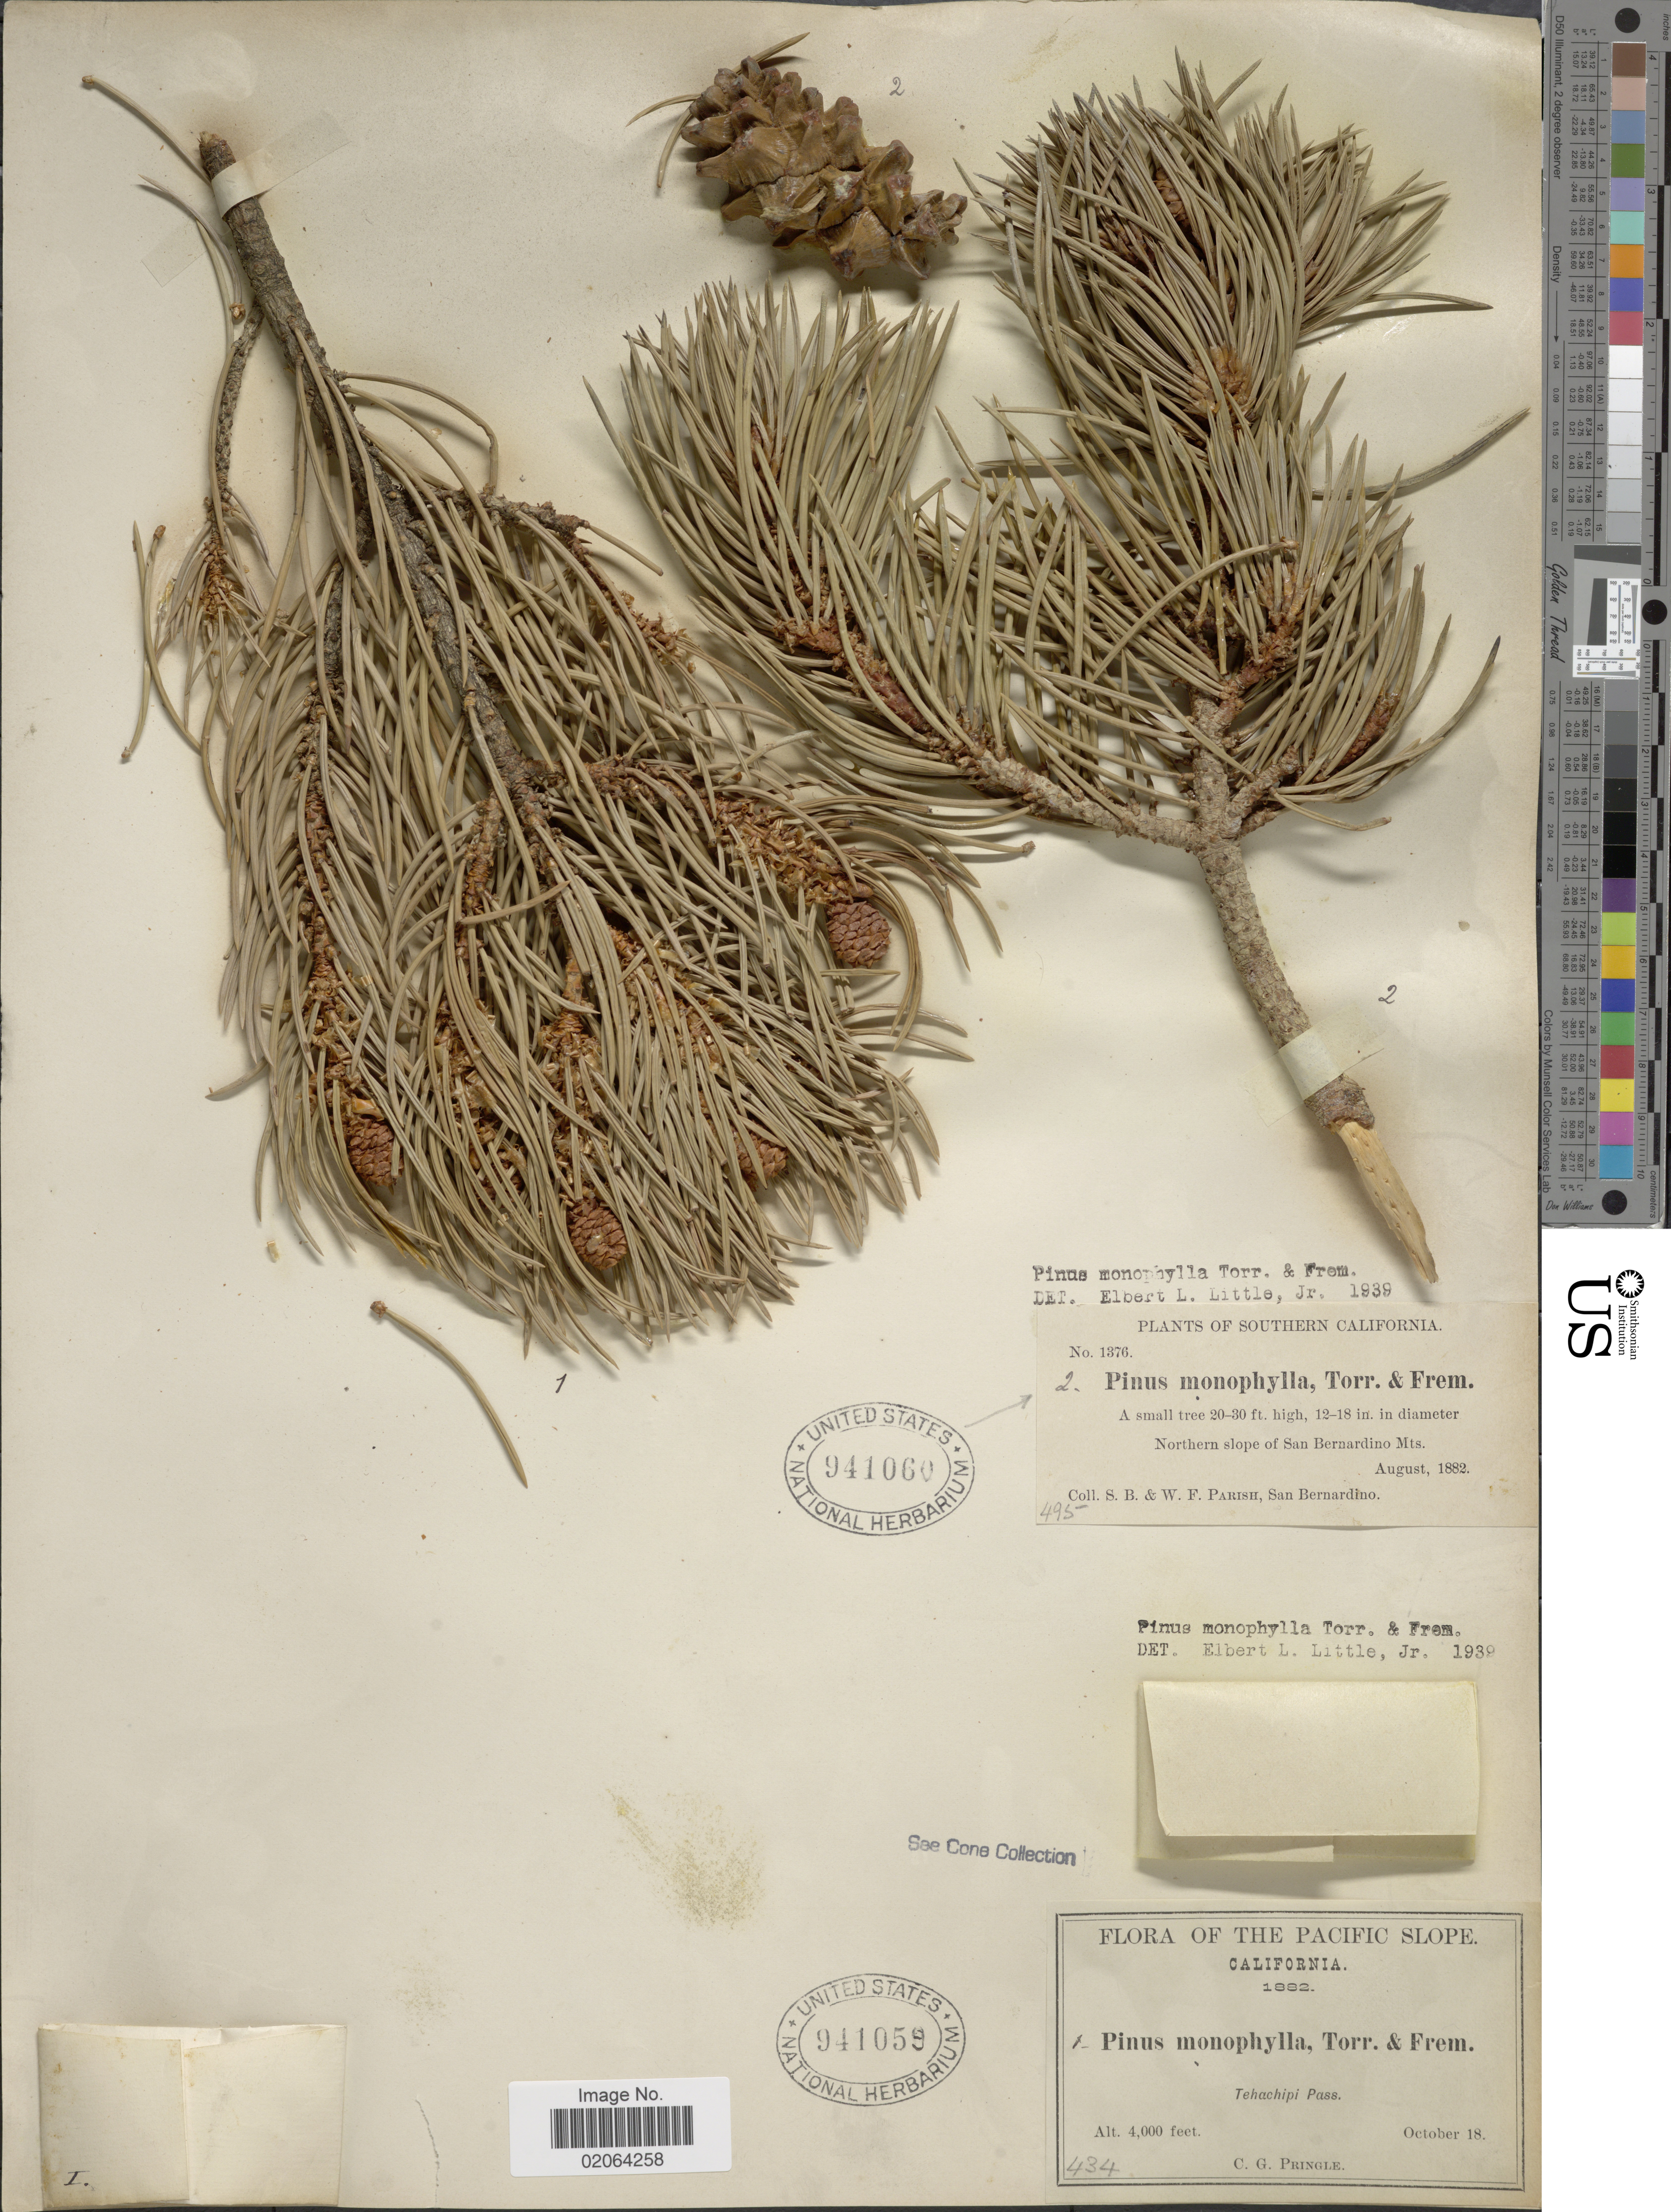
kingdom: Plantae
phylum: Tracheophyta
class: Pinopsida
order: Pinales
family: Pinaceae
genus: Pinus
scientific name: Pinus monophylla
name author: Torr. & Frém.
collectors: S. B. Parish & W. F. Parish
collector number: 1376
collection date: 1882-08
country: United States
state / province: California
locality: Southern California. Northern slope of San Bernandino Mts.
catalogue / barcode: US 941060